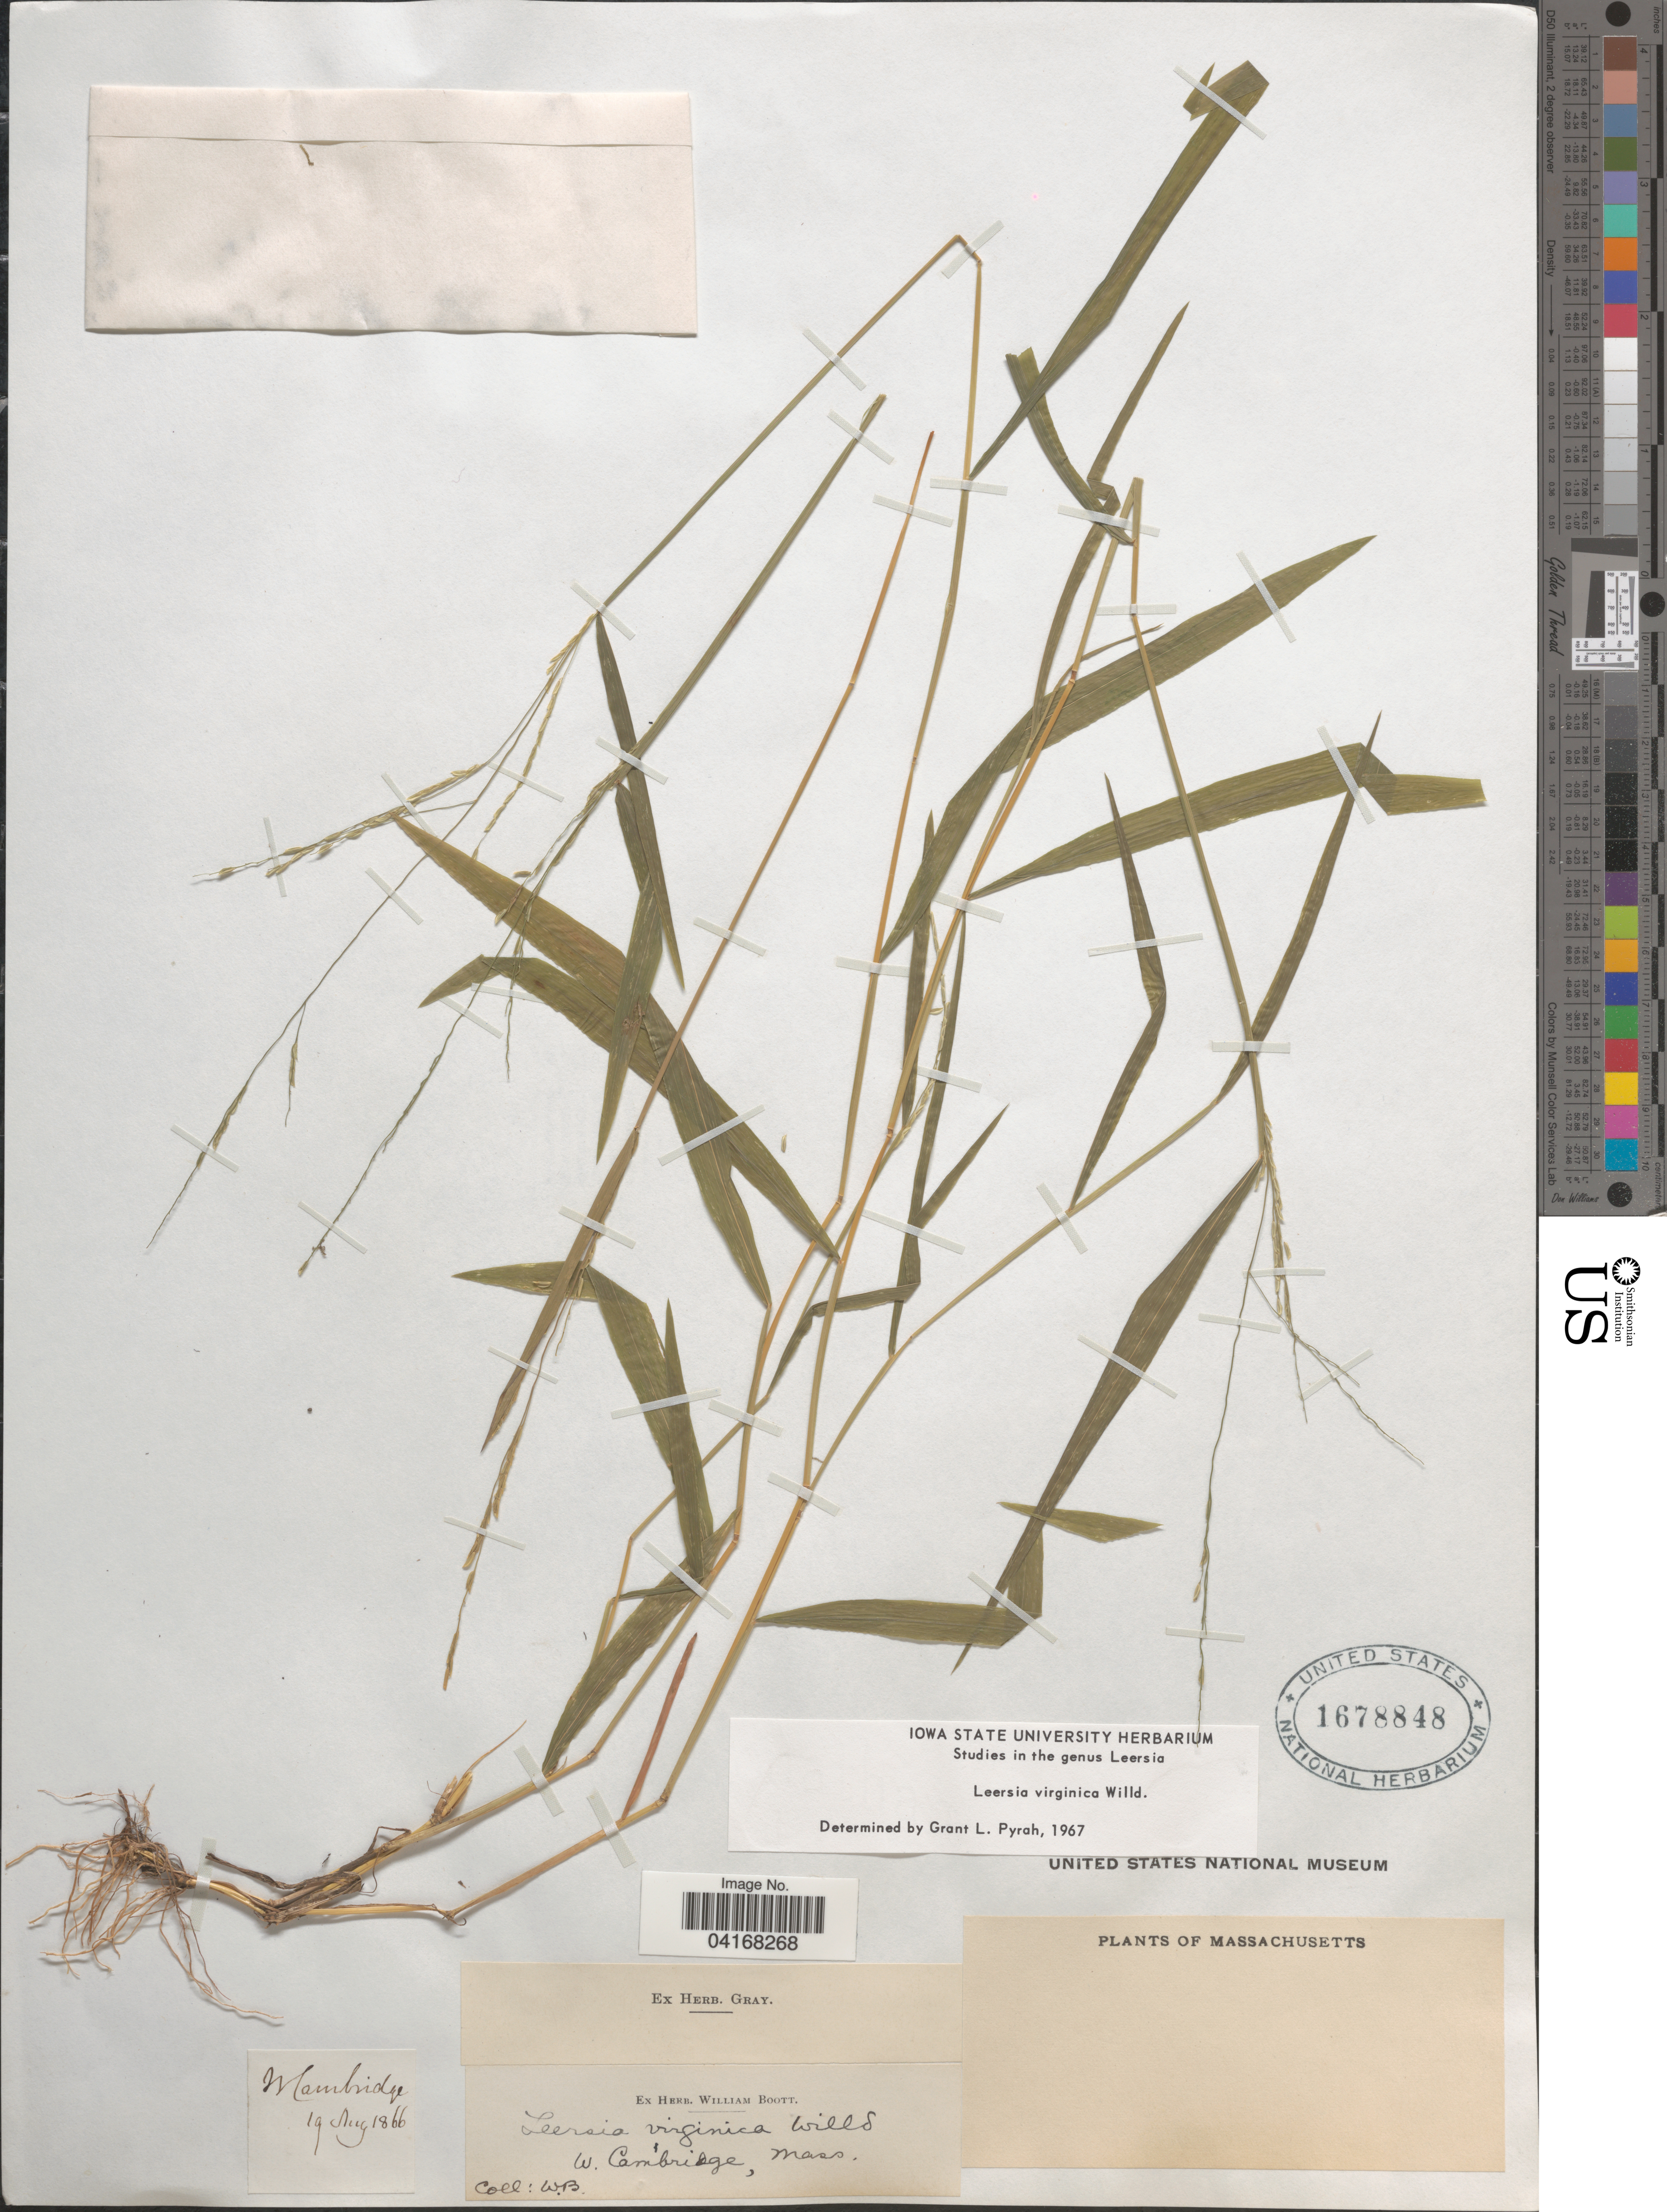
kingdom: Plantae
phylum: Tracheophyta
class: Liliopsida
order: Poales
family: Poaceae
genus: Leersia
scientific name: Leersia virginica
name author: Willd.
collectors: W. Boott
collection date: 1866-08-19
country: United States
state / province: Massachusetts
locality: W. Cambridge.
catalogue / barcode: US 1678848